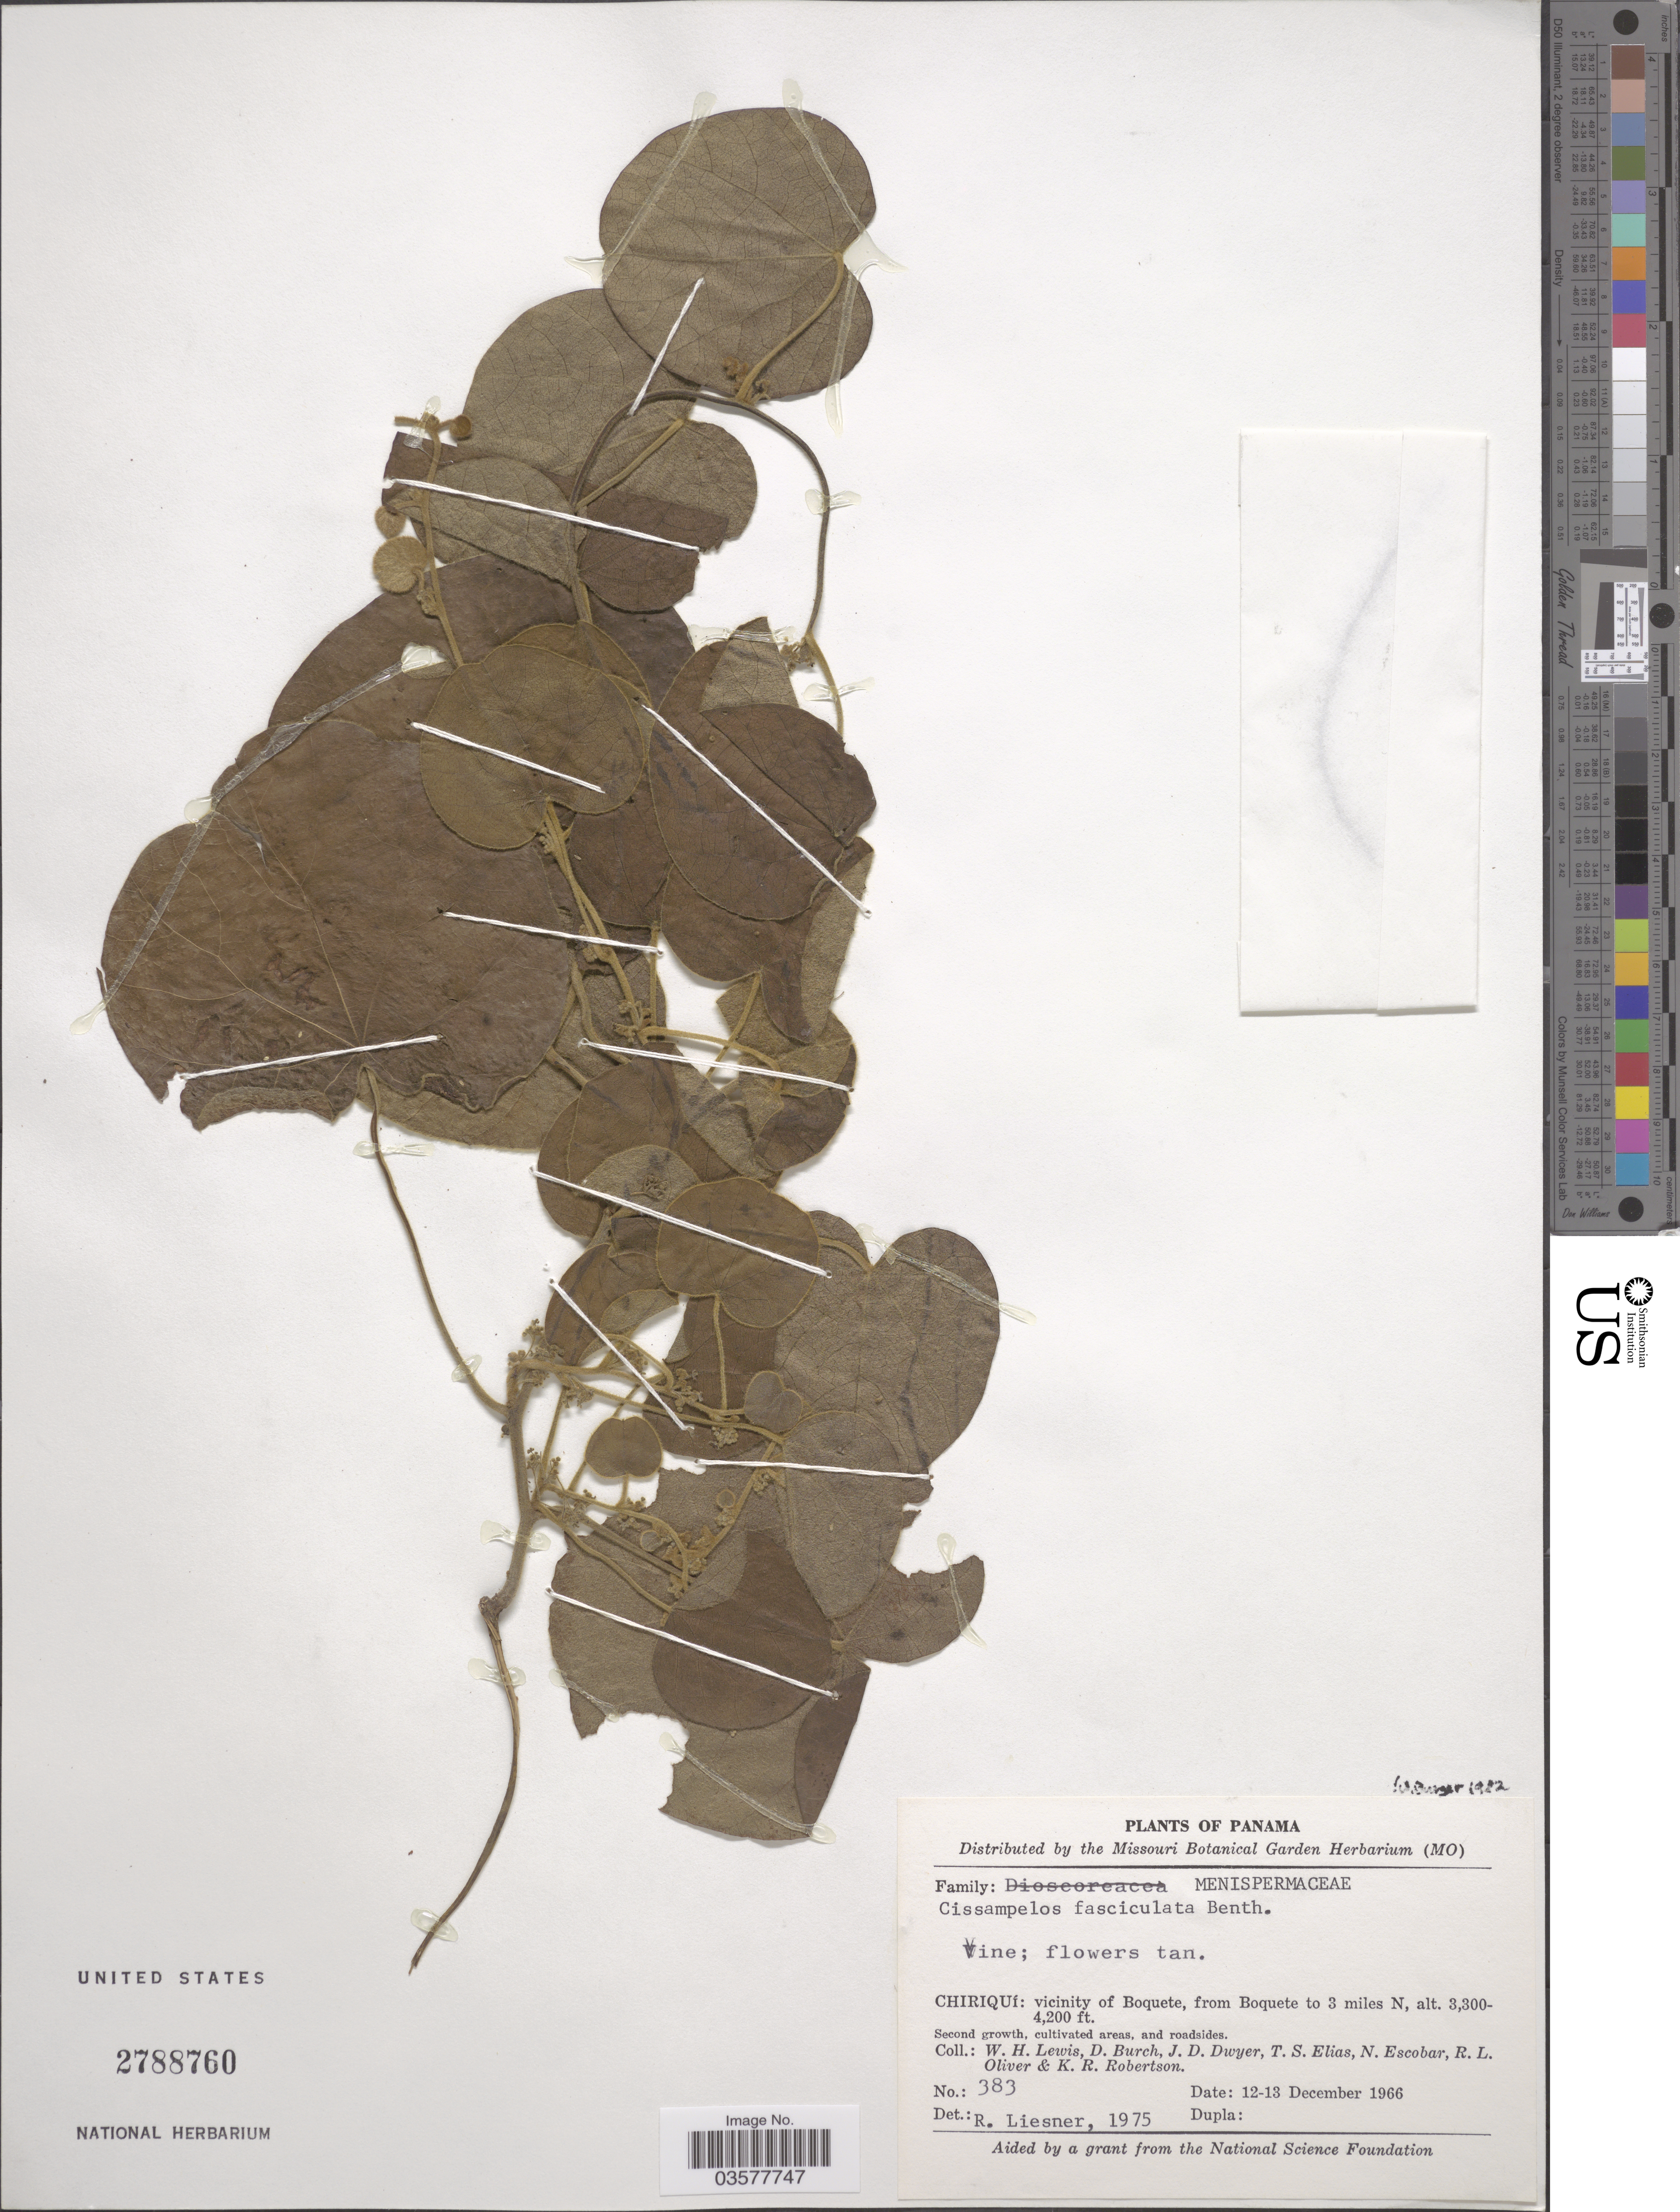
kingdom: Plantae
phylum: Tracheophyta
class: Magnoliopsida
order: Ranunculales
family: Menispermaceae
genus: Cissampelos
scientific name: Cissampelos fasciculata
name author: Benth.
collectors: W. H. Lewis, D. Burch, J. D. Dwyer, T. S. Elias & et al.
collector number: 383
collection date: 1966-12-12/1966-12-13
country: Panama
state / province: Chiriqui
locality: Vicinity of Boquete, from Boquete to 3 miles N.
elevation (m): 1006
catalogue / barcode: US 2788760